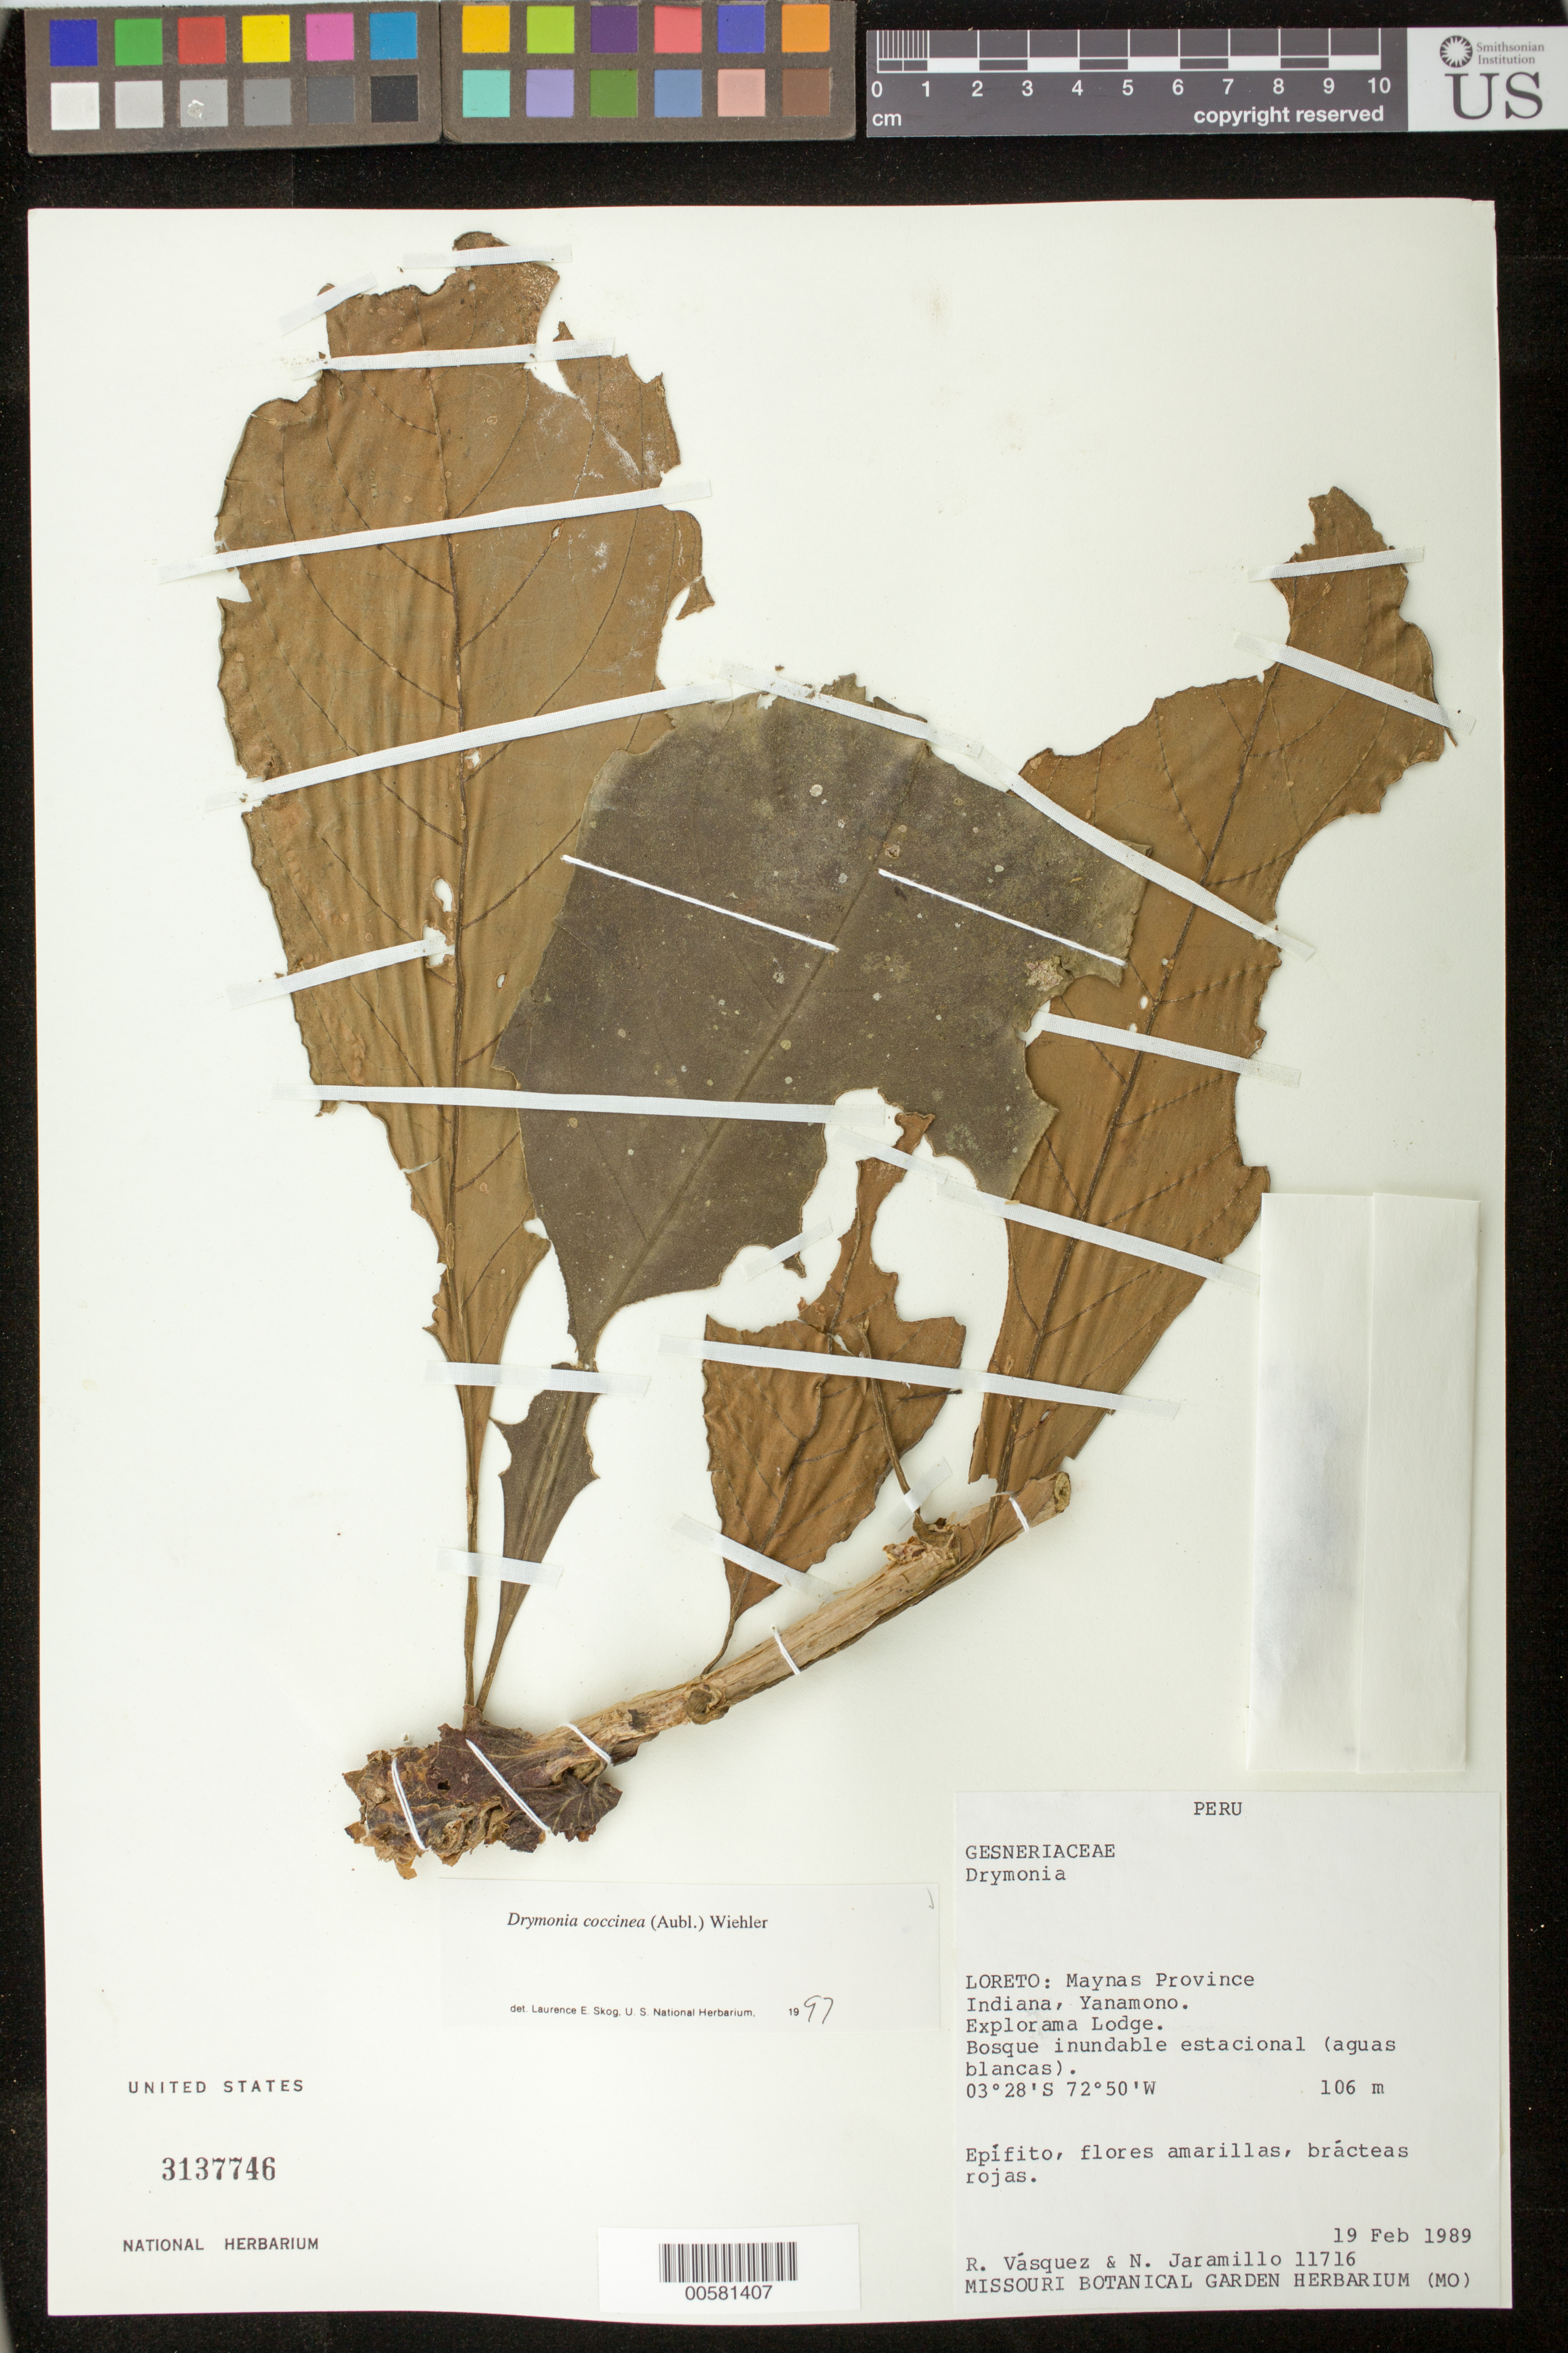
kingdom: Plantae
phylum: Tracheophyta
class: Magnoliopsida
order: Lamiales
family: Gesneriaceae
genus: Drymonia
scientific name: Drymonia coccinea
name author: (Aubl.) Wiehler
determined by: Skog, Laurence E.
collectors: R. Vásquez & N. Jaramillo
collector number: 11716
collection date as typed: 19 Feb 1989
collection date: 1989-02-19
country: Peru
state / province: Loreto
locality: Prov. Maynas; Indiana, Yanamono; Explorama Lodge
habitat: Bosque inundable estacional (aguas blancas)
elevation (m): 106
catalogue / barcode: US 3137746